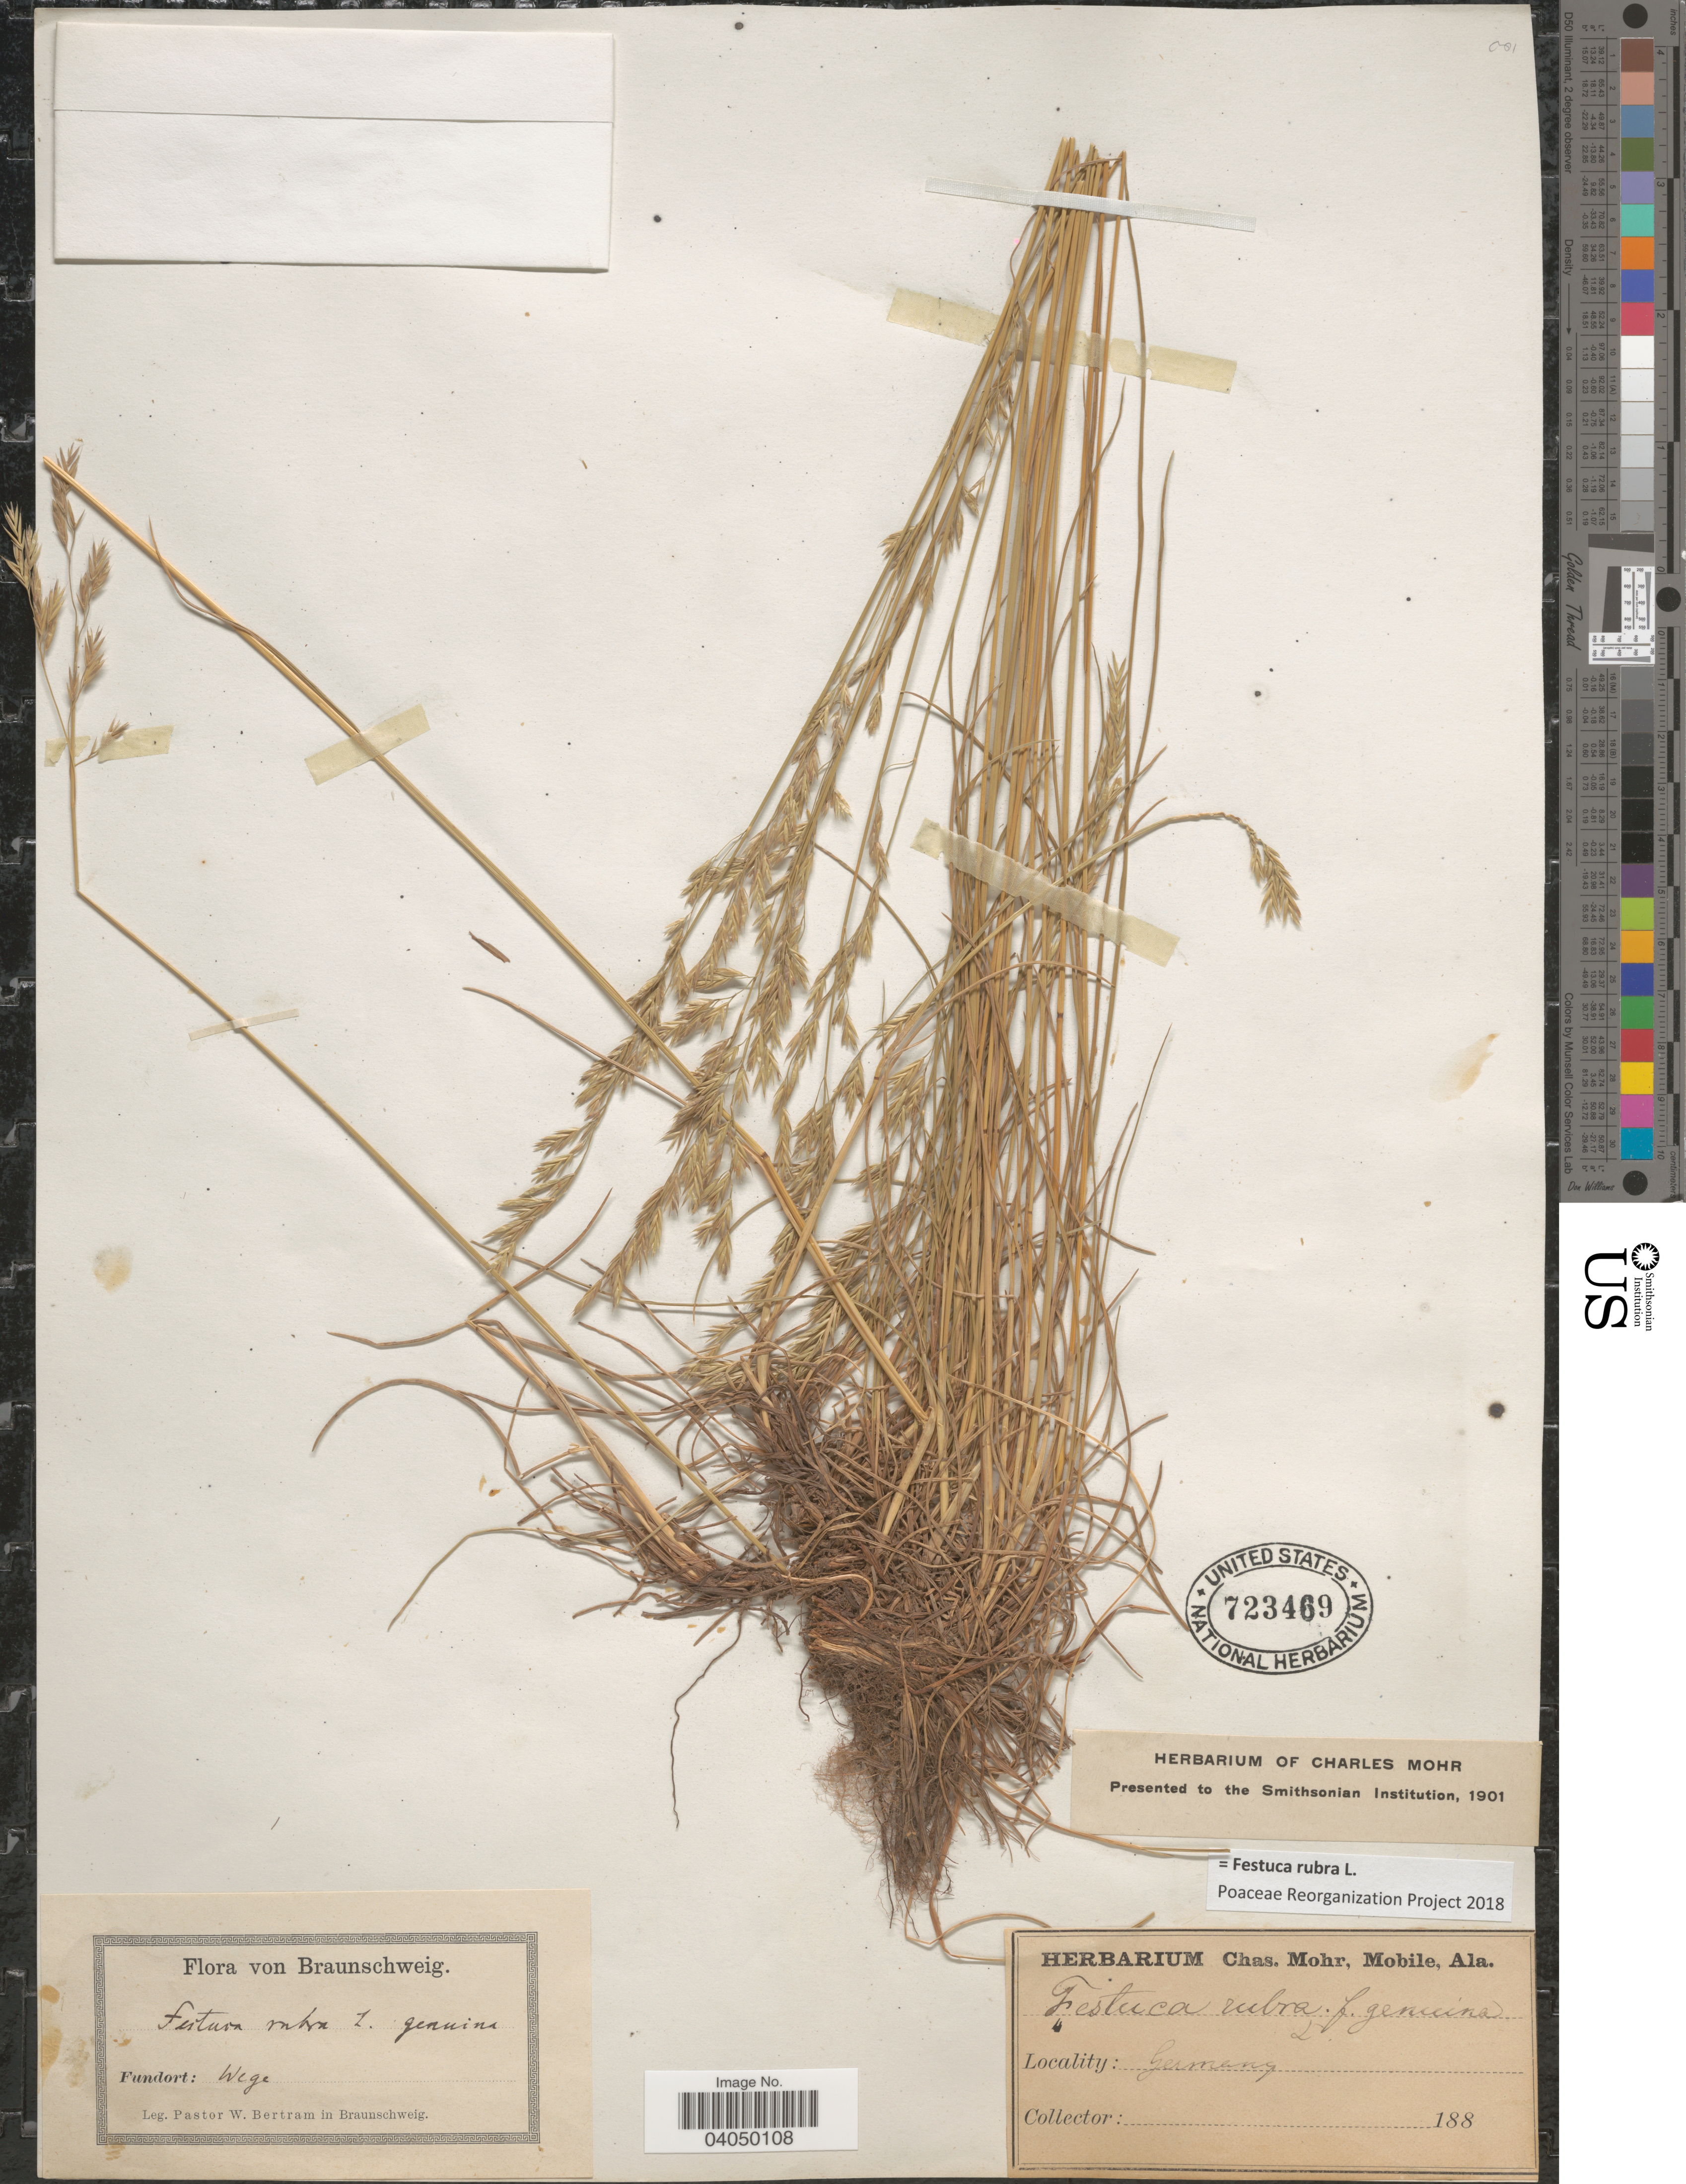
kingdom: Plantae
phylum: Tracheophyta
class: Liliopsida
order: Poales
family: Poaceae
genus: Festuca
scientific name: Festuca rubra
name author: L.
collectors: W. Bertram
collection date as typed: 188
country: Germany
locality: Braunschweig. Wege.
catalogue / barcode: US 723469